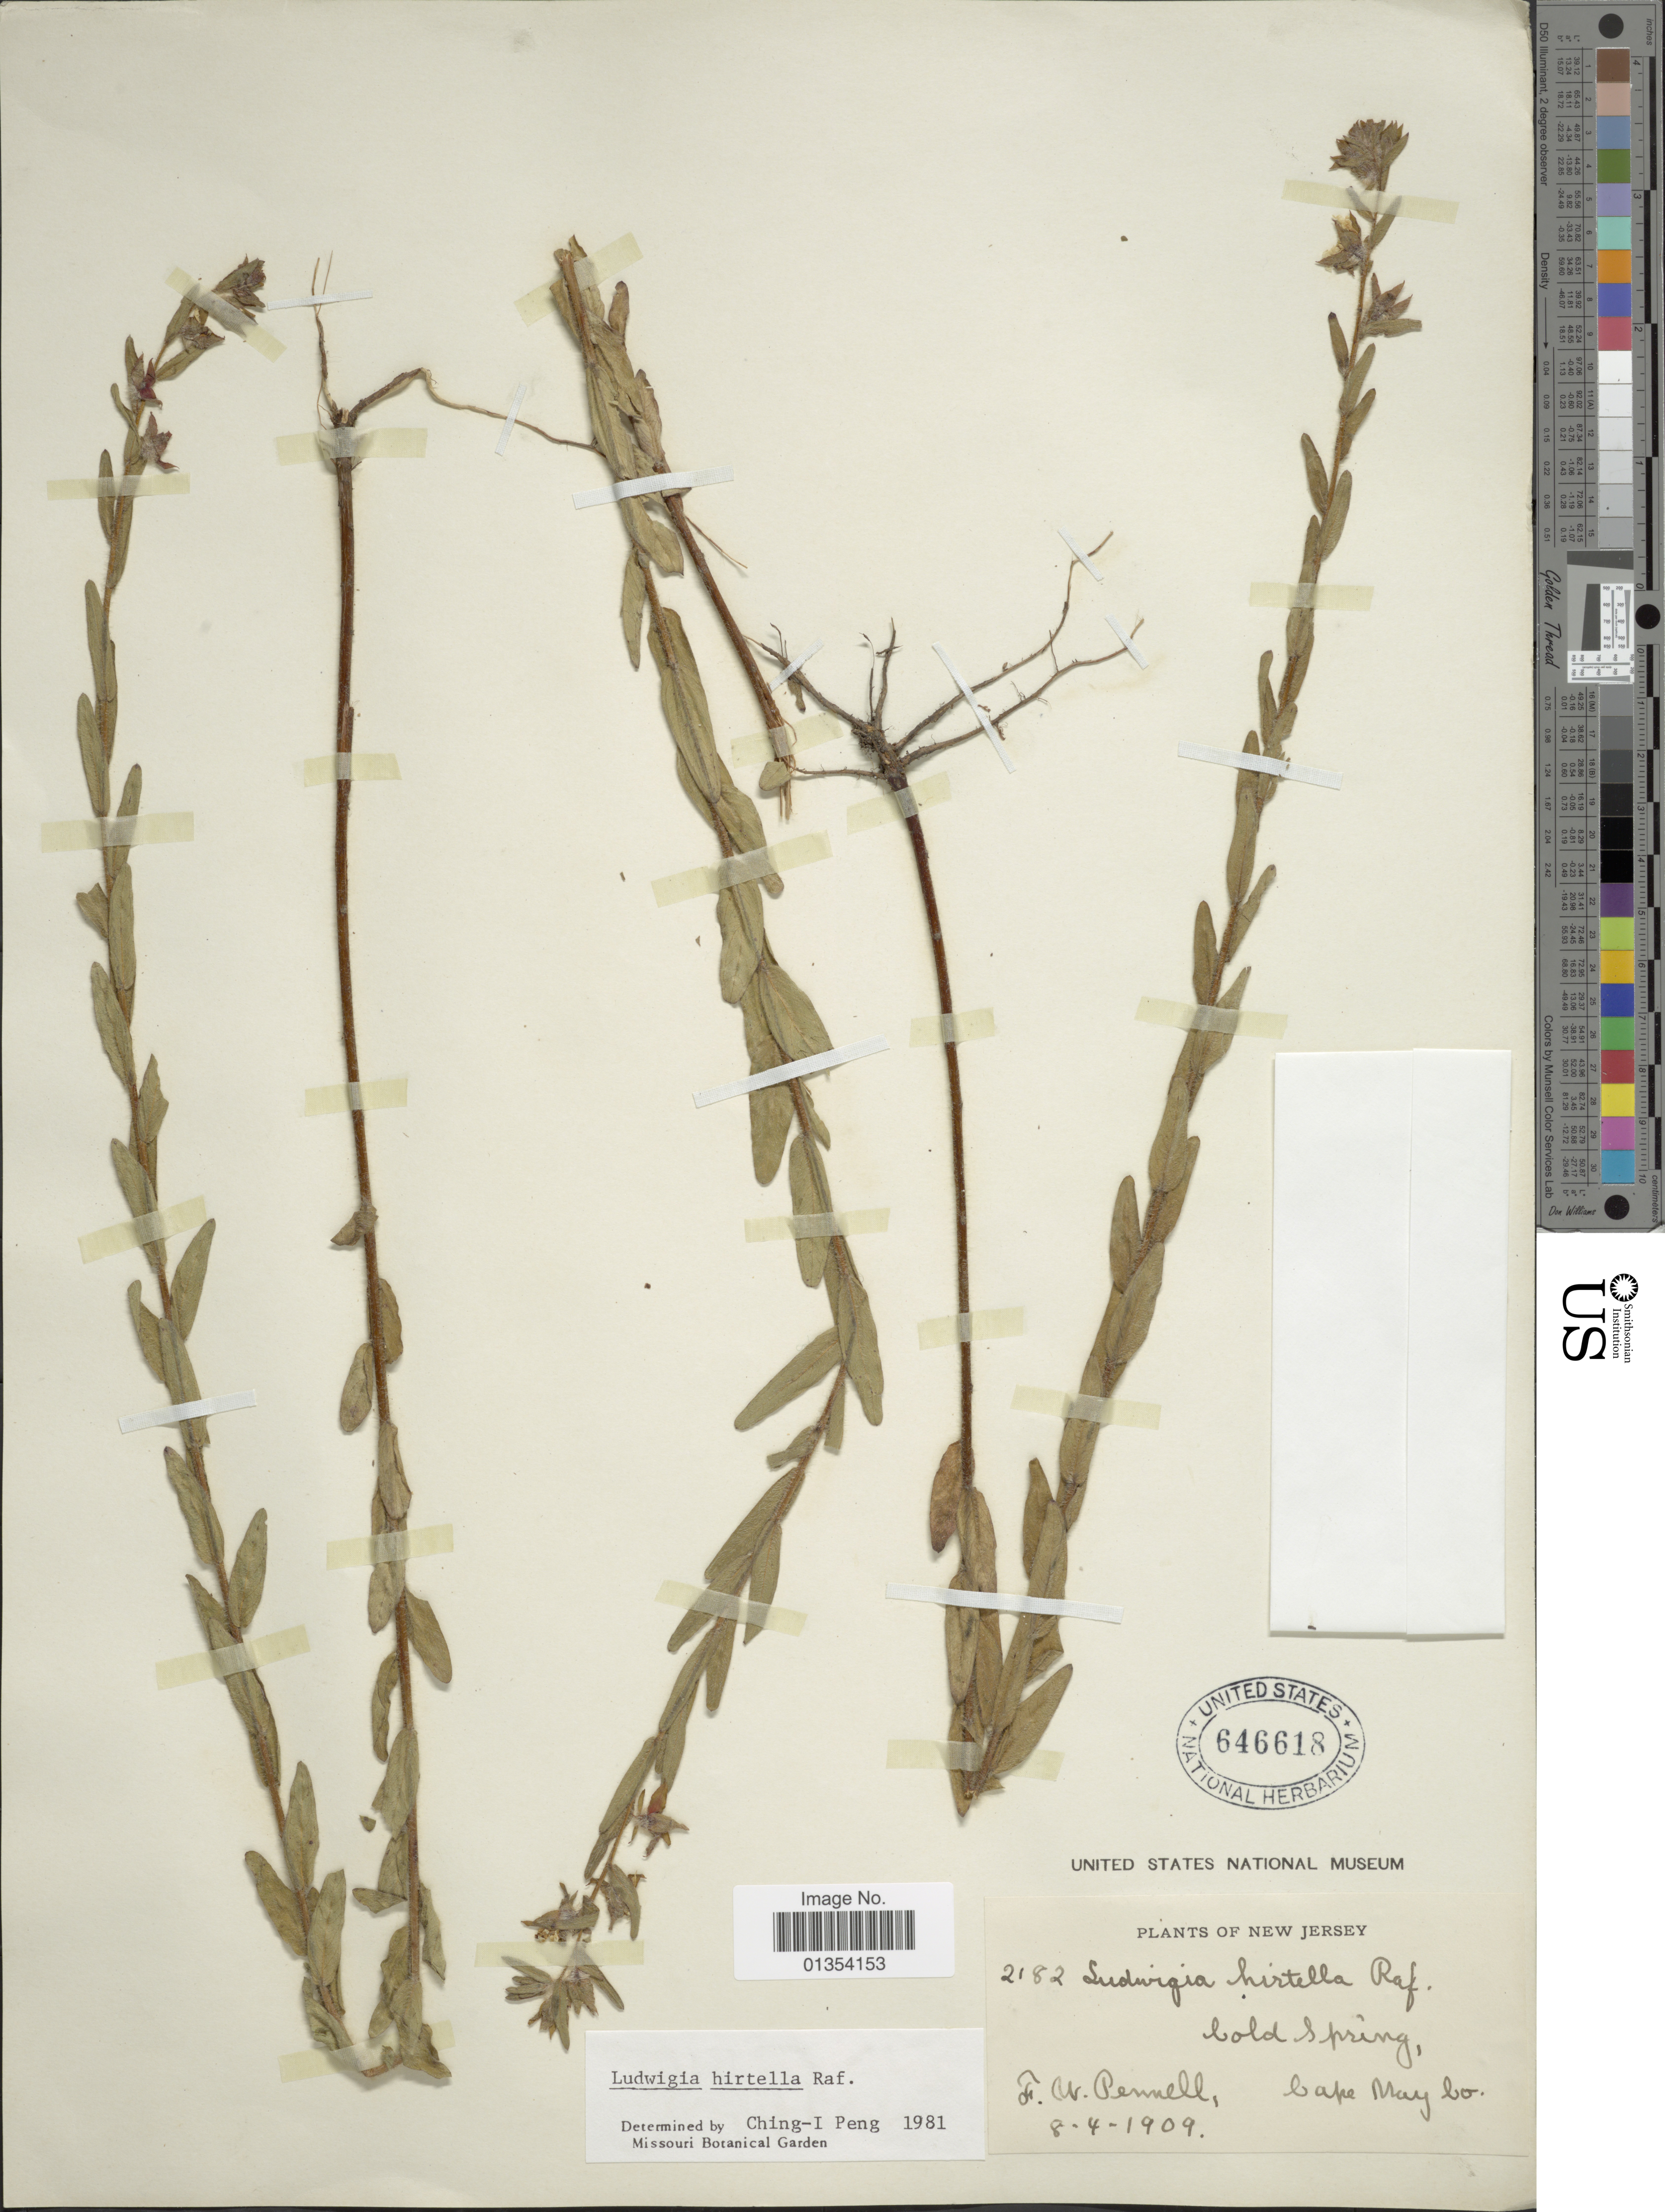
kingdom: Plantae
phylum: Tracheophyta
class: Magnoliopsida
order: Myrtales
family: Onagraceae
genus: Ludwigia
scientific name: Ludwigia hirtella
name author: Raf.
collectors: F. W. Pennell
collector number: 2182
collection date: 1909-04-08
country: United States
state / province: New Jersey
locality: Cold Spring, Cape May bo.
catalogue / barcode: US 646618